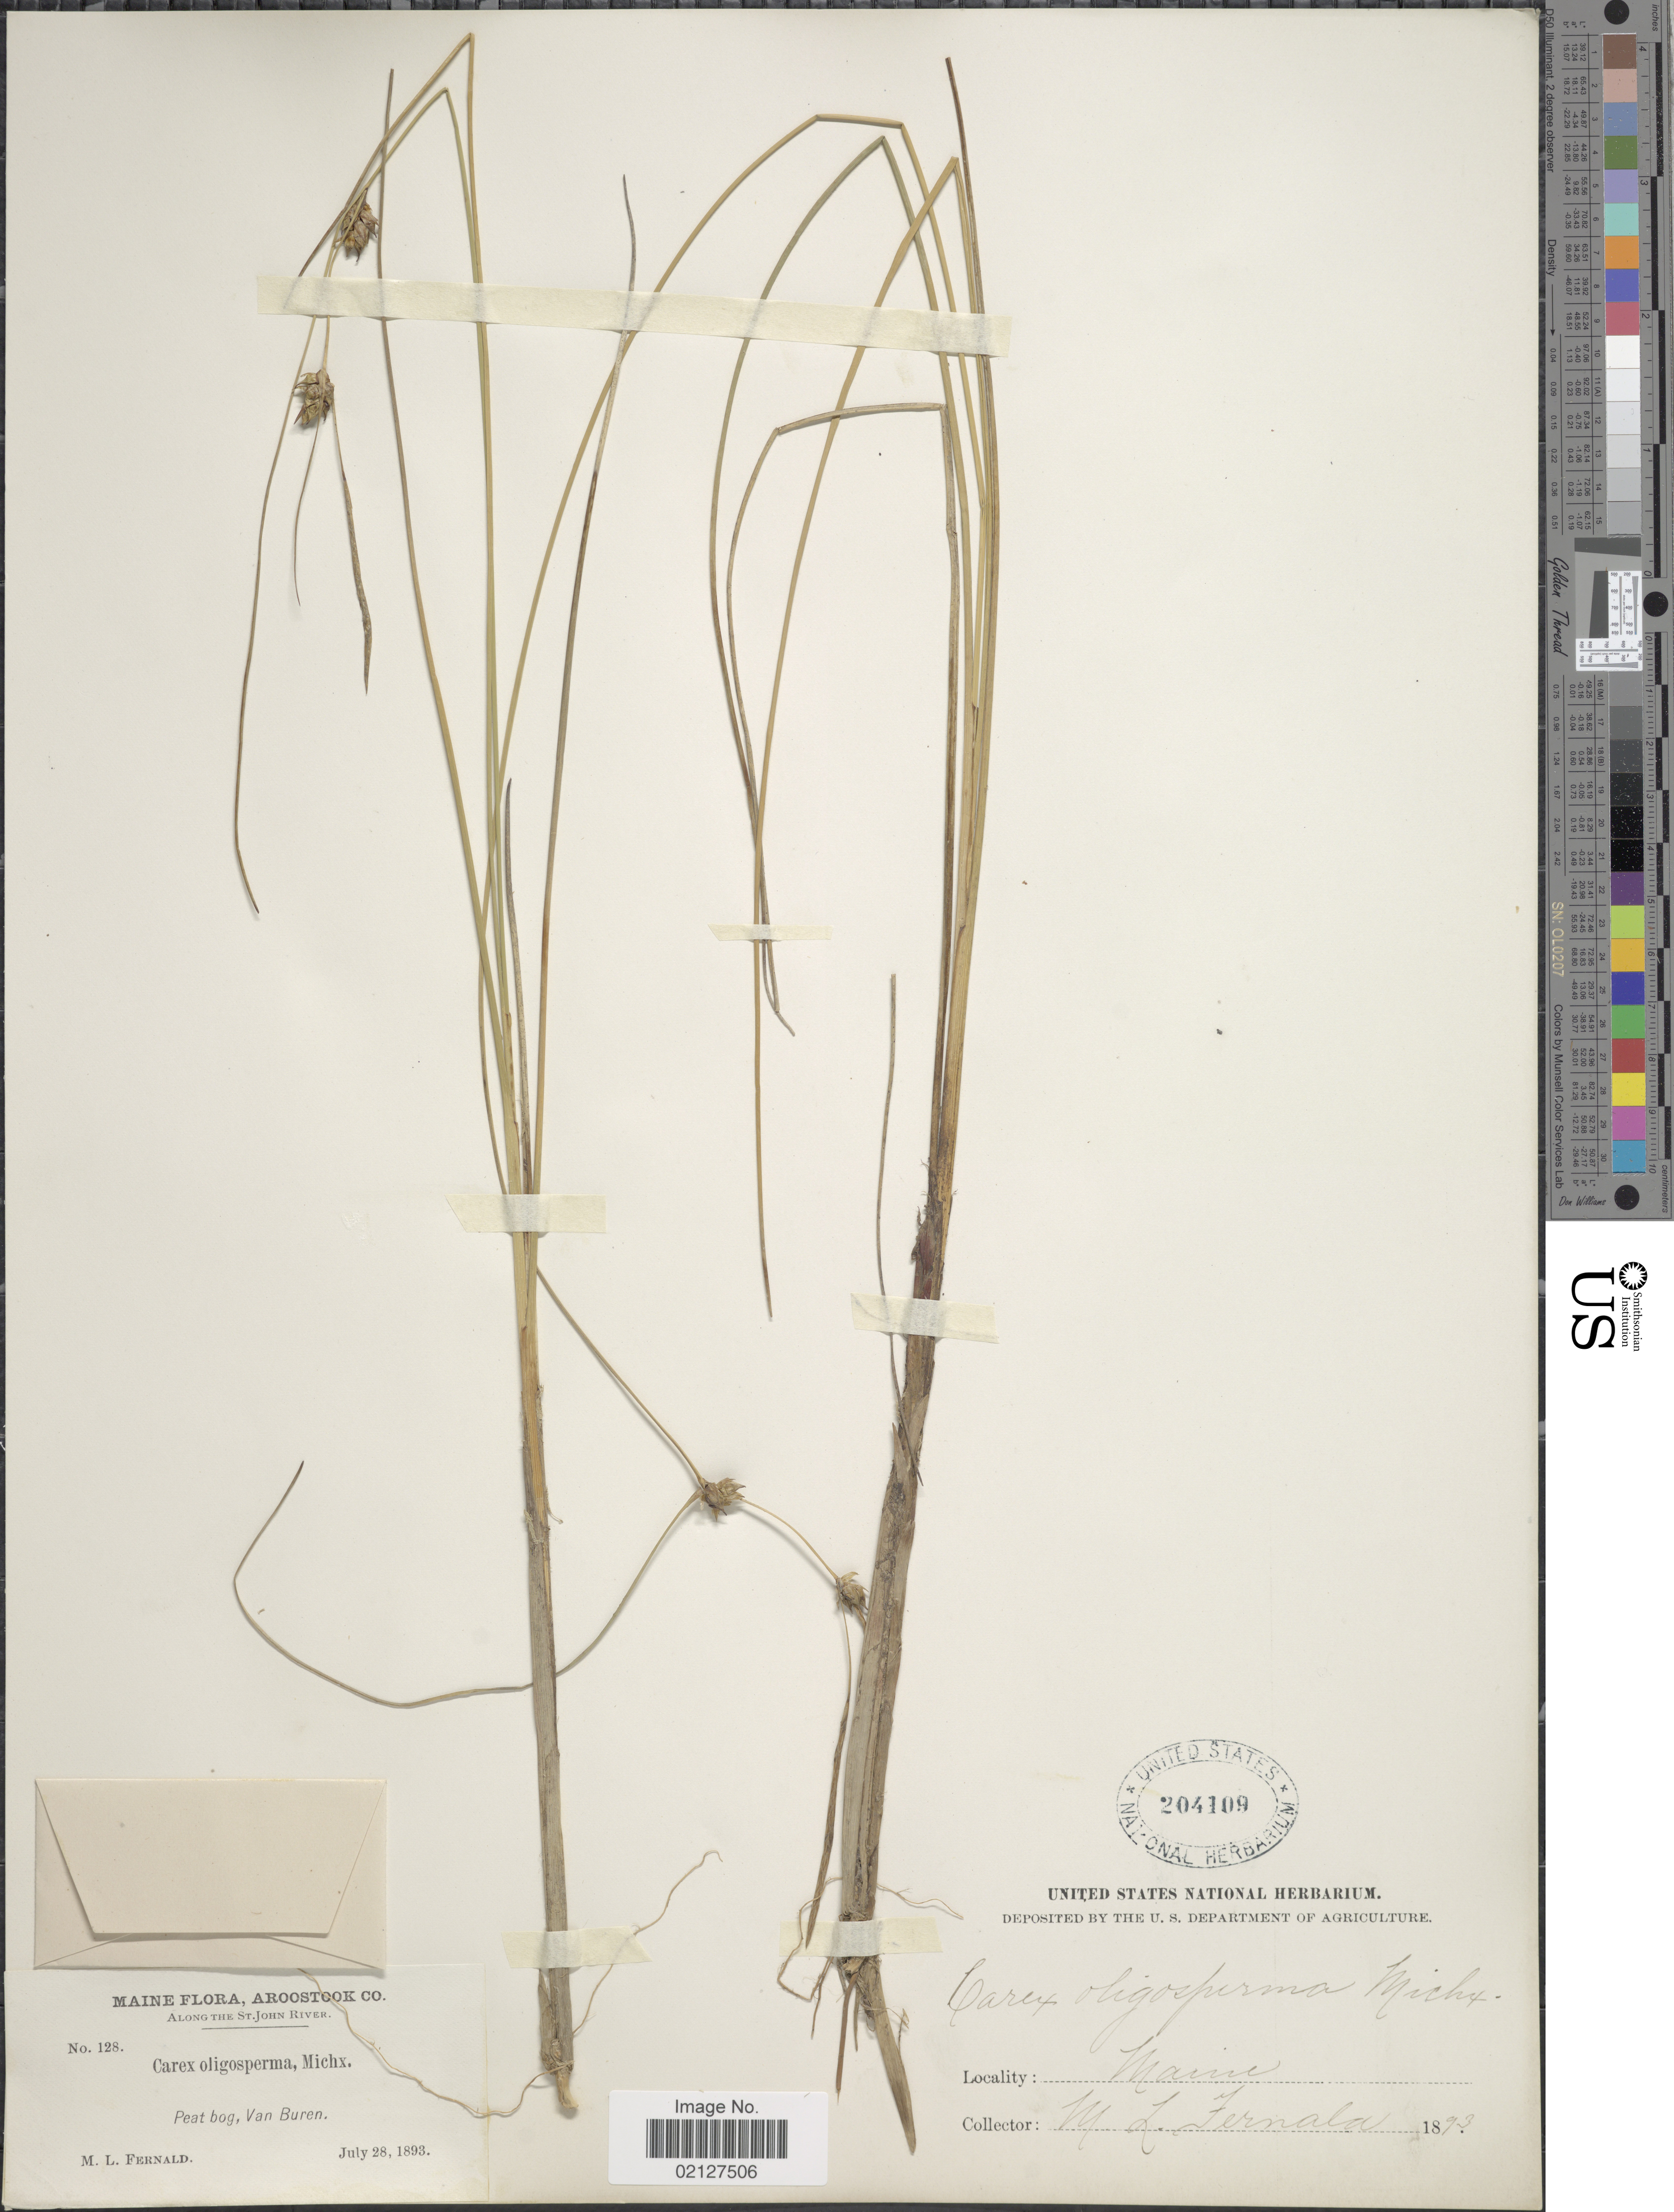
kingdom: Plantae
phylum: Tracheophyta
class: Liliopsida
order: Poales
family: Cyperaceae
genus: Carex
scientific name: Carex oligosperma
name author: Michx.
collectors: M. L. Fernald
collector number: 128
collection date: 1893-07-28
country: United States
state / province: Maine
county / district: Aroostook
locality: Along the St. John River. Van Buren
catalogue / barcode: US 204109